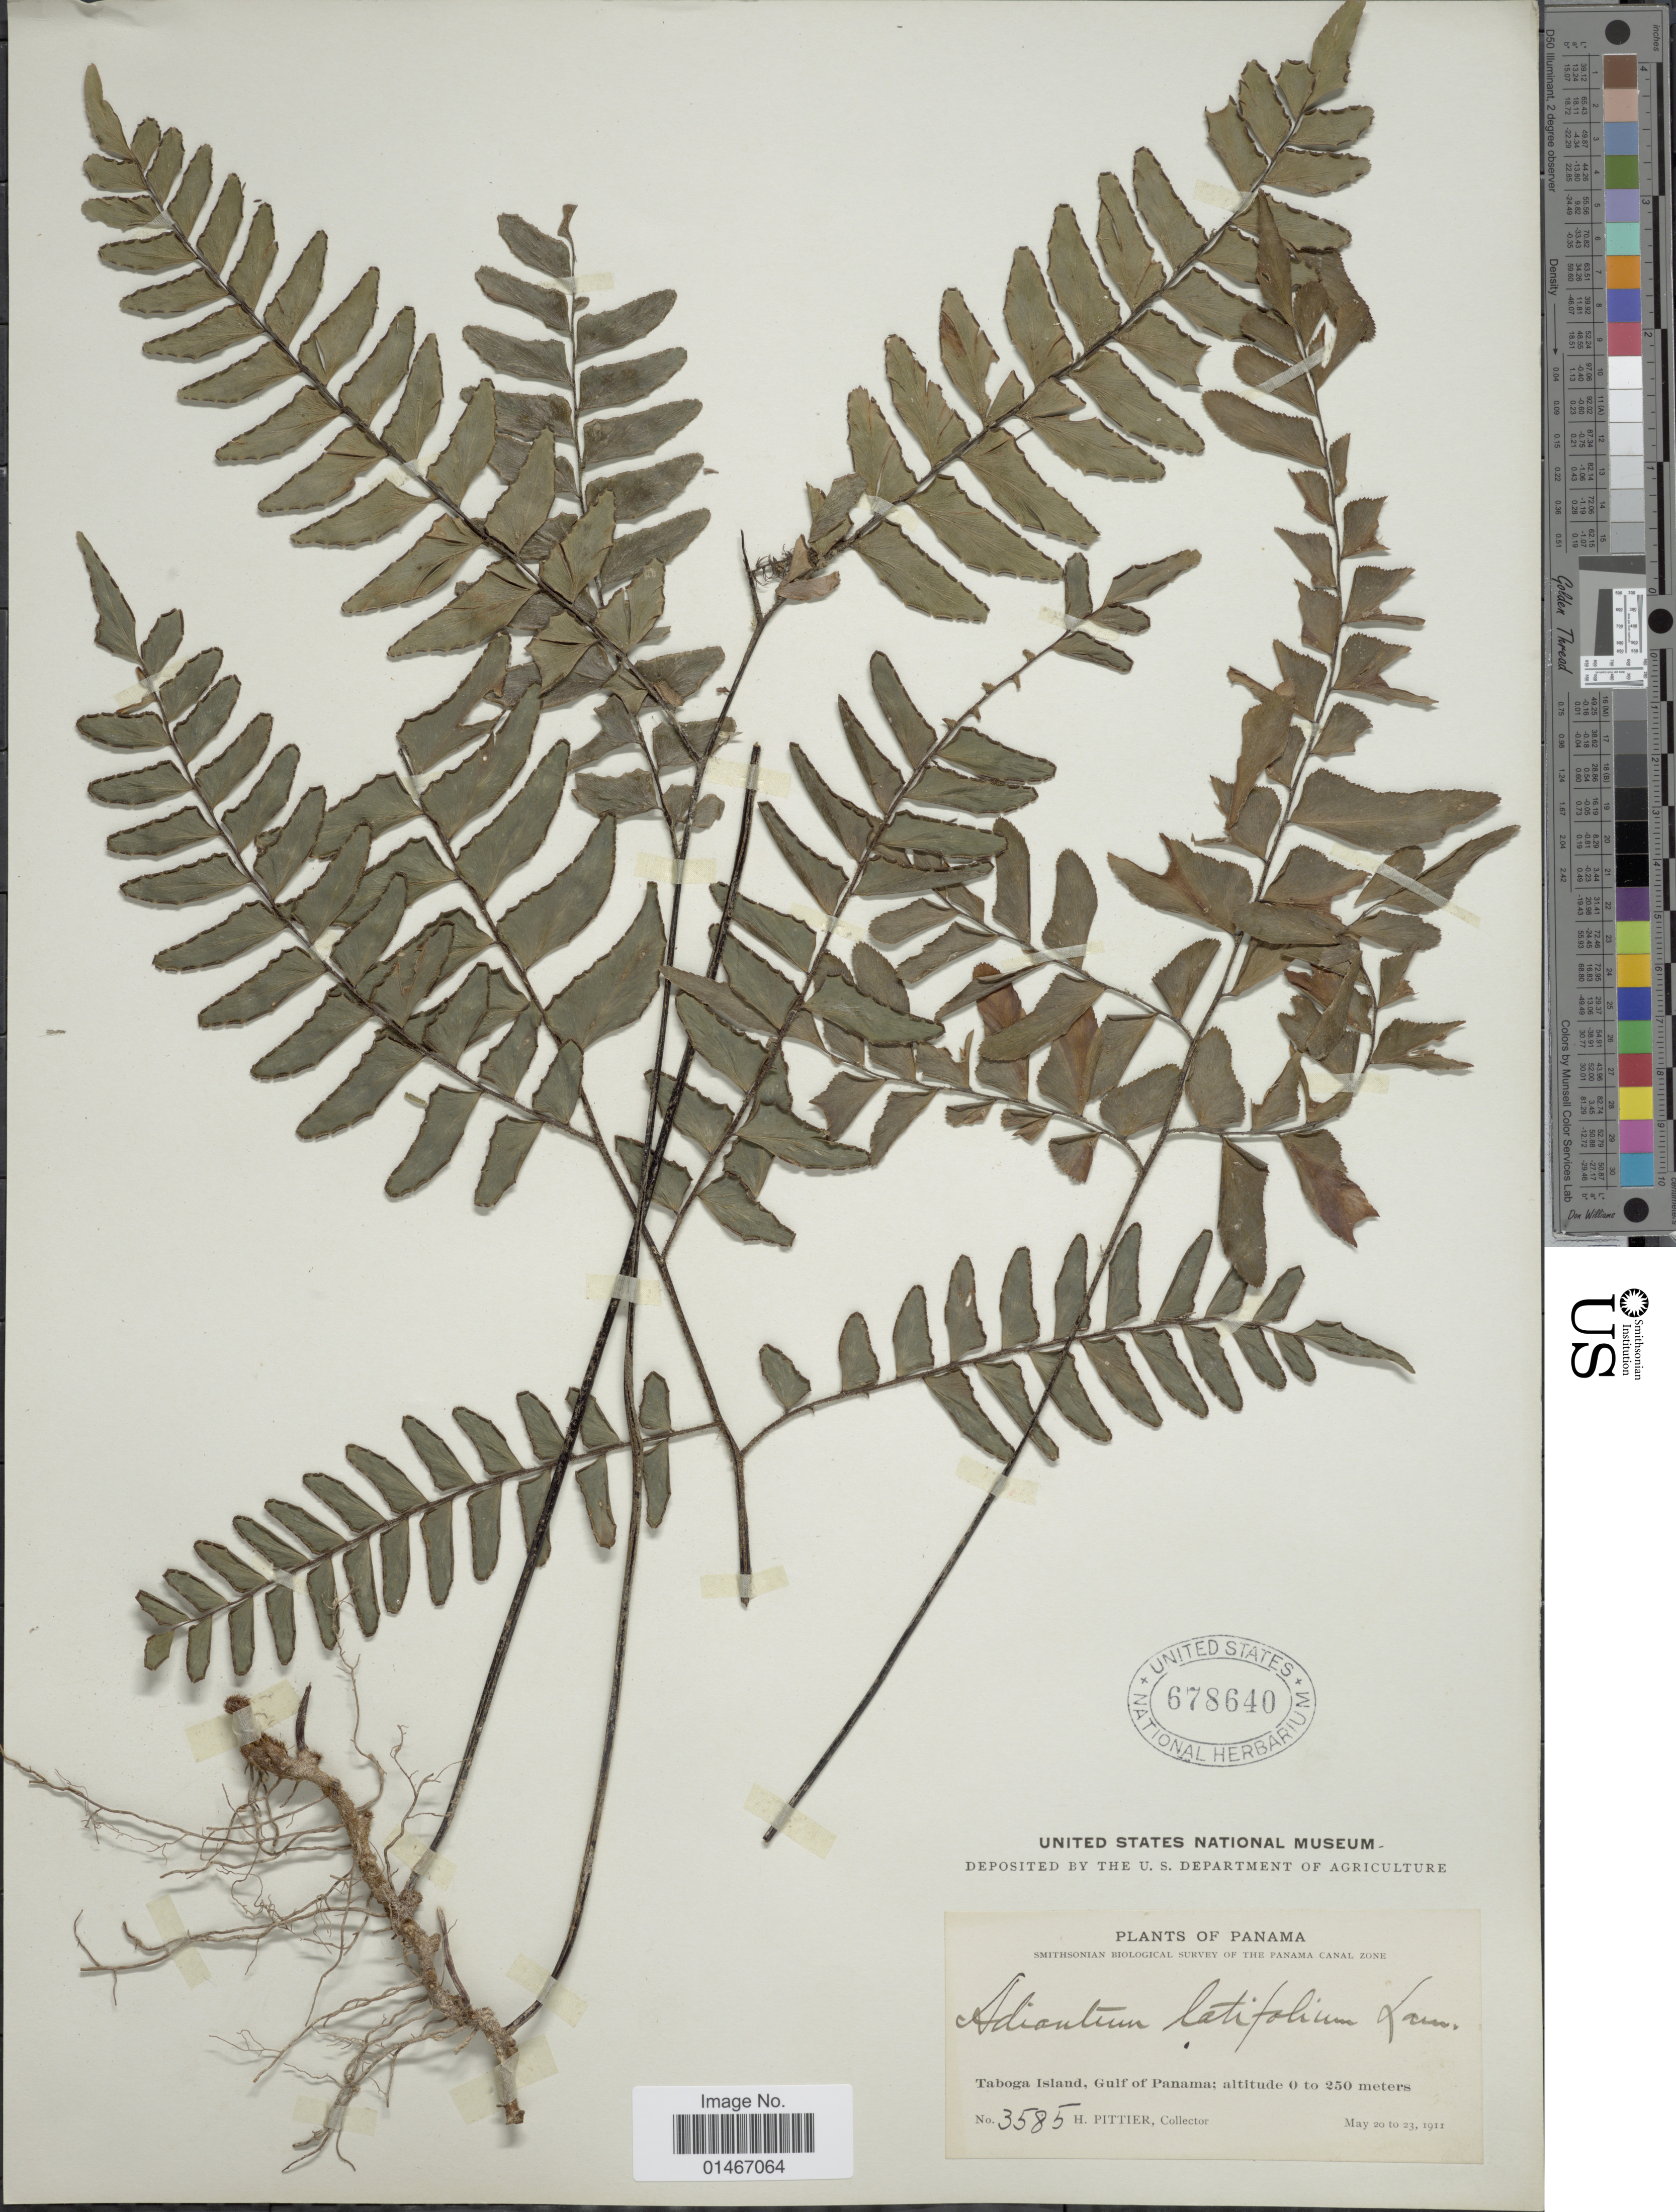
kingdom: Plantae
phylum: Tracheophyta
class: Polypodiopsida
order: Polypodiales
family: Pteridaceae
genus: Adiantum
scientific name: Adiantum latifolium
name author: Lam.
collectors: H. F. Pittier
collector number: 3585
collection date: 1911-05-20/1911-05-23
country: Panama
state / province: Colón / Panamá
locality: Taboga Island, Gulf of Panama.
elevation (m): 0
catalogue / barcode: US 678640